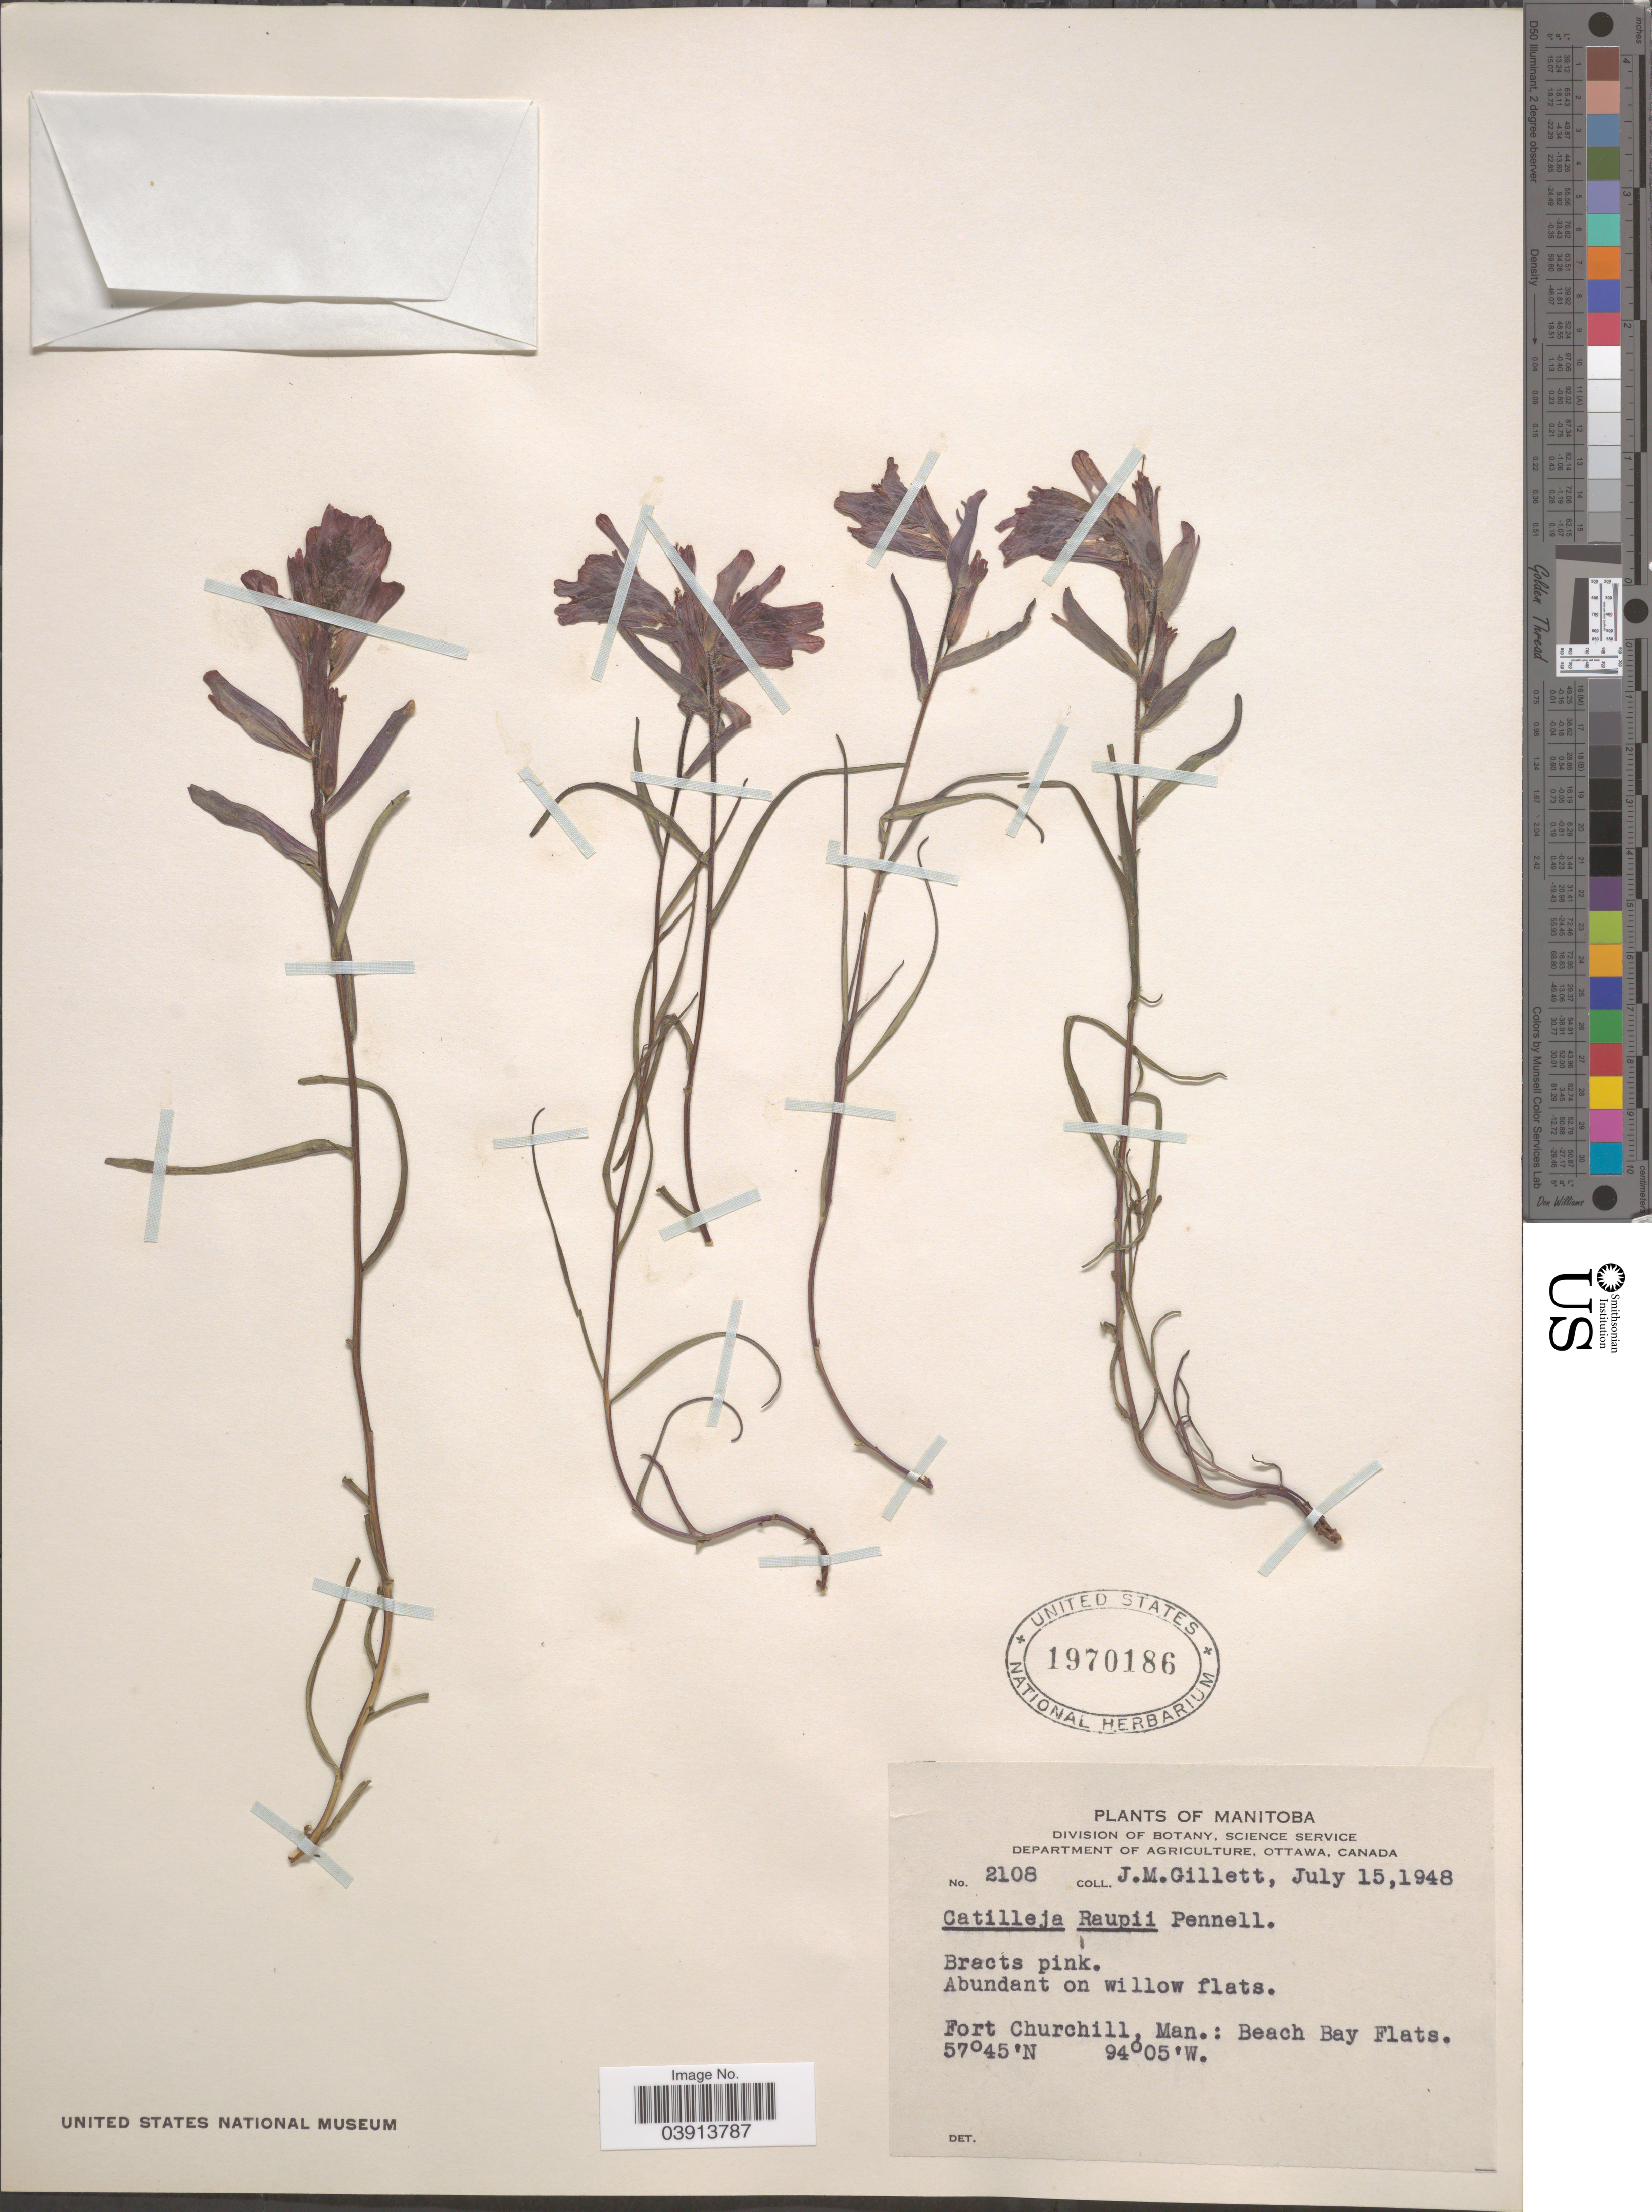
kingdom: Plantae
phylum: Tracheophyta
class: Magnoliopsida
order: Lamiales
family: Orobanchaceae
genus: Castilleja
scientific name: Castilleja raupii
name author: Pennell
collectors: J. M. Gillett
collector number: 2108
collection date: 1948-07-15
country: Canada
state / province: Manitoba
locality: Fort Churchill: Beach Bay Flats.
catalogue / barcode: US 1970186